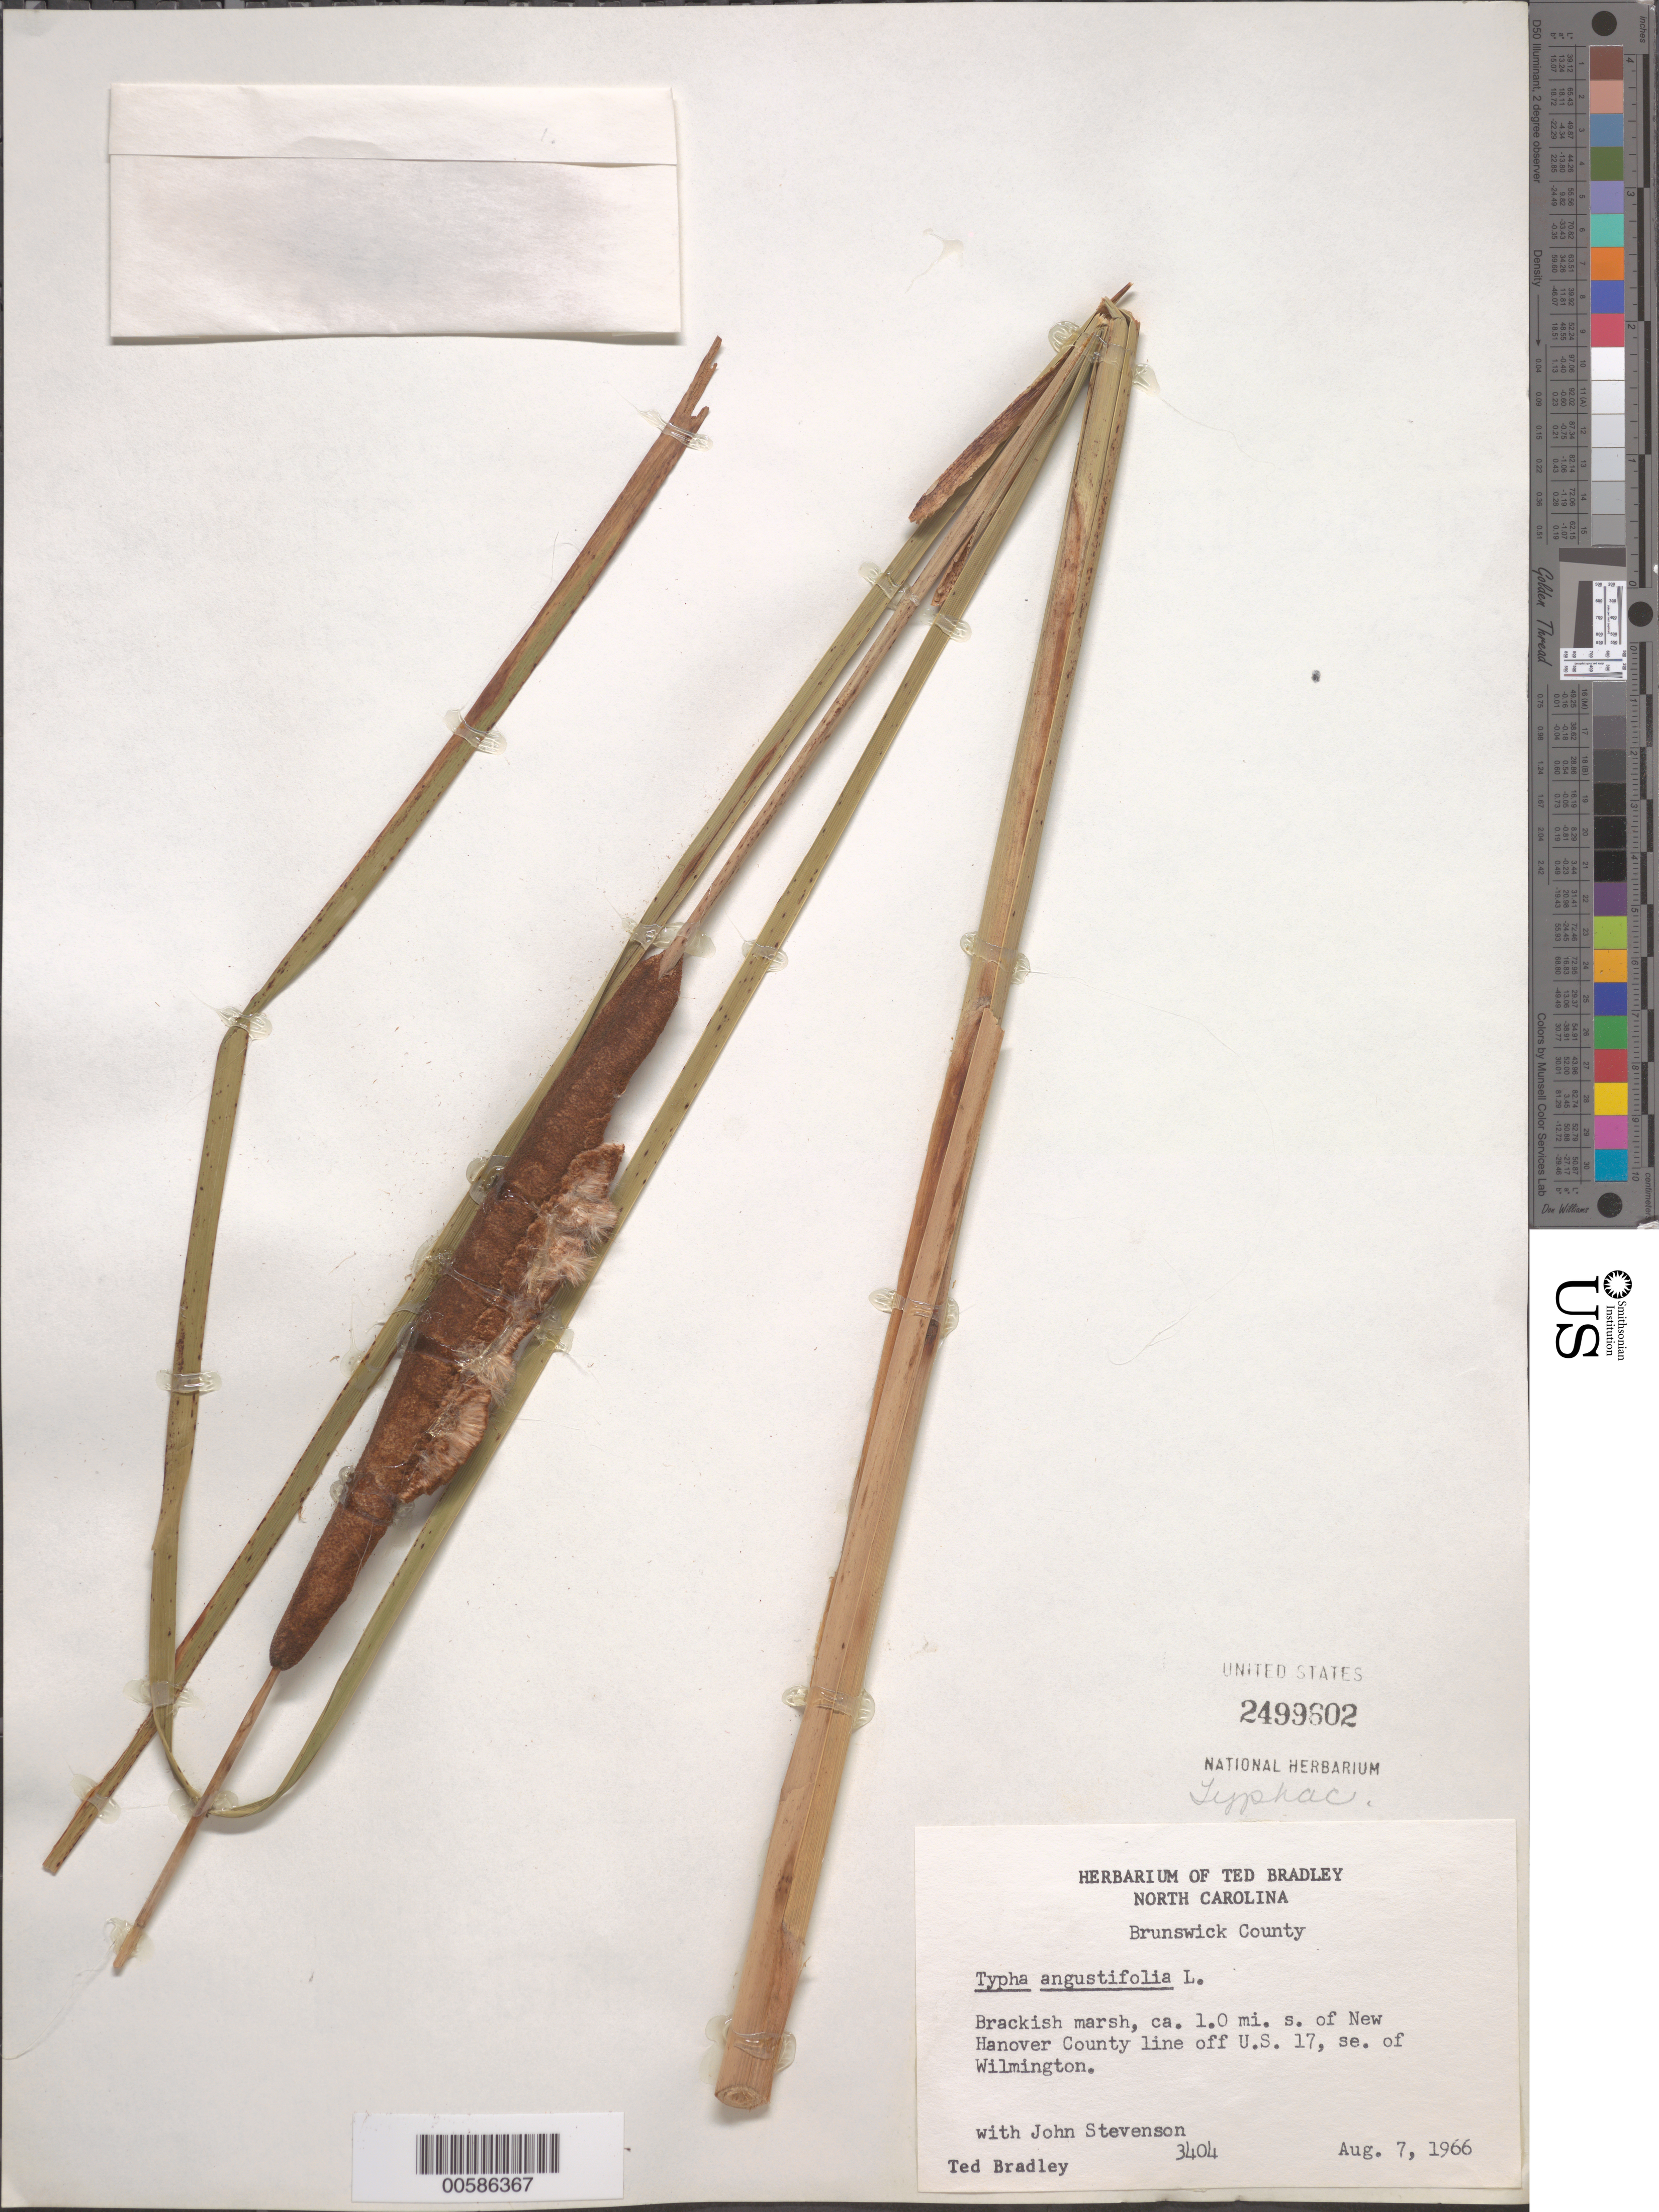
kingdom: Plantae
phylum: Tracheophyta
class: Liliopsida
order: Poales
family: Typhaceae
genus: Typha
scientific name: Typha angustifolia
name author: L.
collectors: T. Bradley & J. Stevenson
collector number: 3404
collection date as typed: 07 Aug 1966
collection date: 1966-08-07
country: United States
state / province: North Carolina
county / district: Brunswick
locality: S of New Hanover Co. line US 17 SE of Wilmington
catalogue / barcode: US 2499602